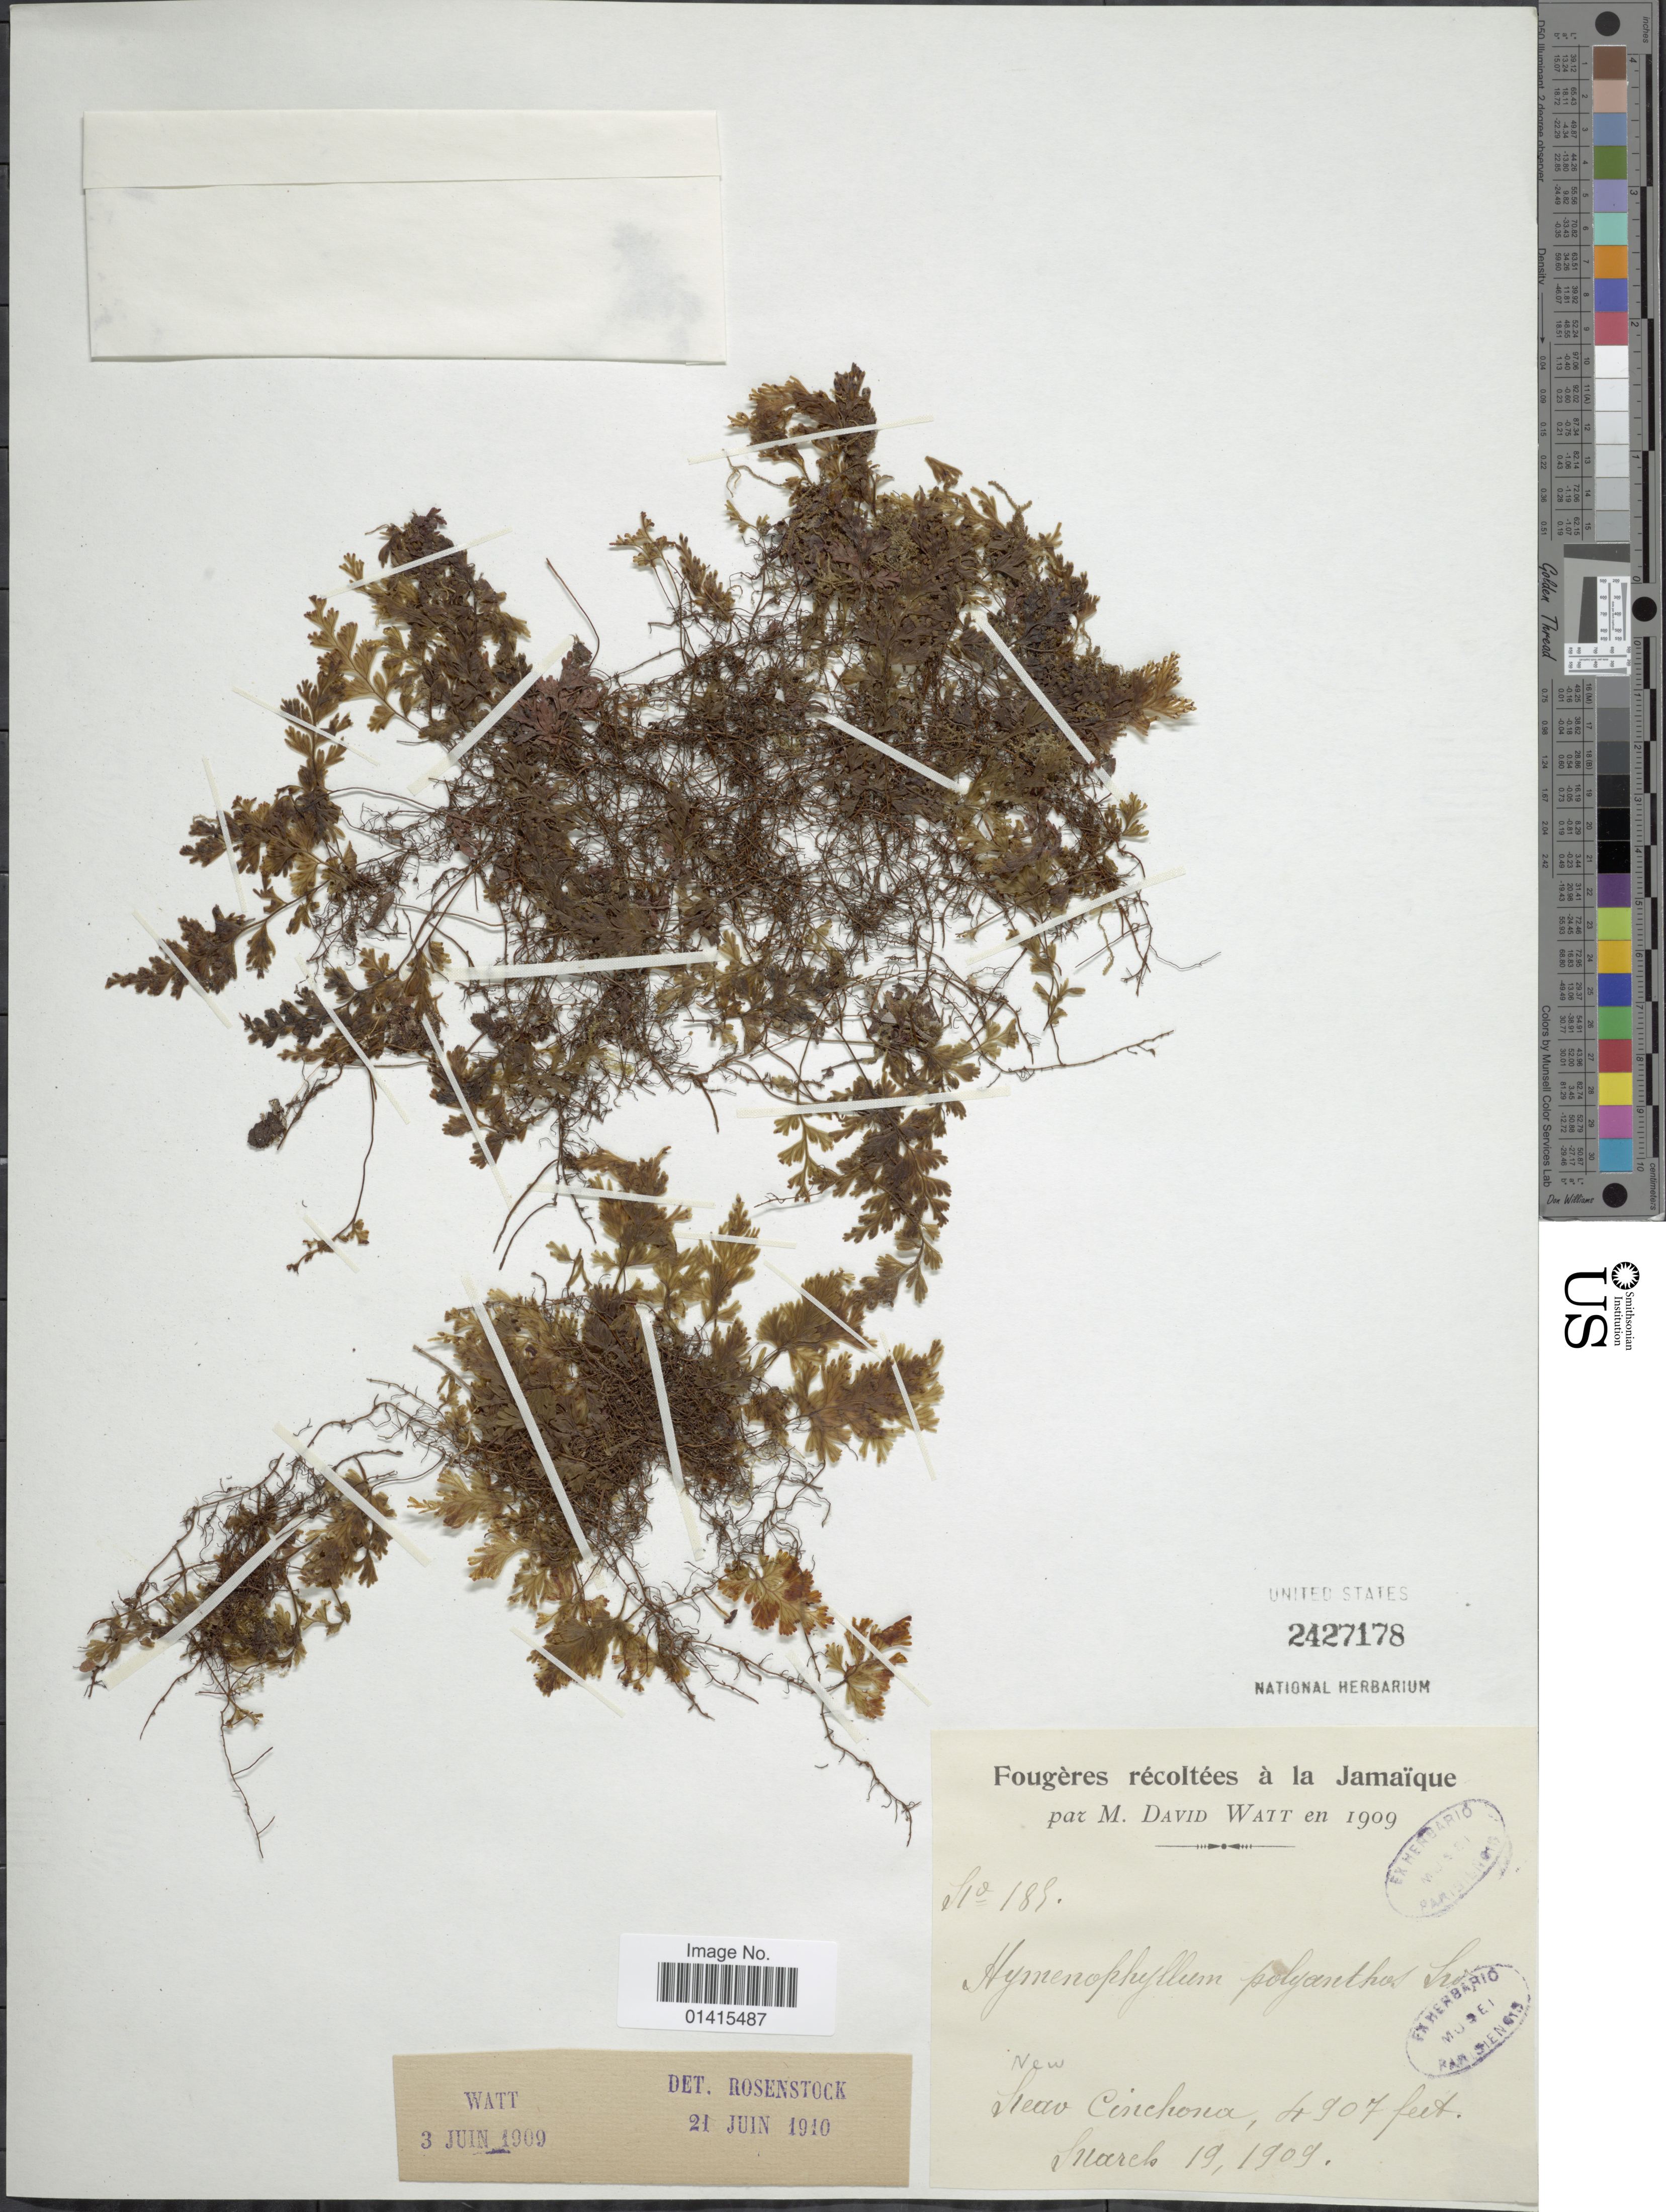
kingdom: Plantae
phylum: Tracheophyta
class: Polypodiopsida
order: Hymenophyllales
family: Hymenophyllaceae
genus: Hymenophyllum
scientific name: Hymenophyllum polyanthos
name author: (Sw.) Sw.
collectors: M. Watt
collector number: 185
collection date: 1909-03-19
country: Jamaica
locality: Near Cinchona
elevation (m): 1496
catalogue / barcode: US 2427178